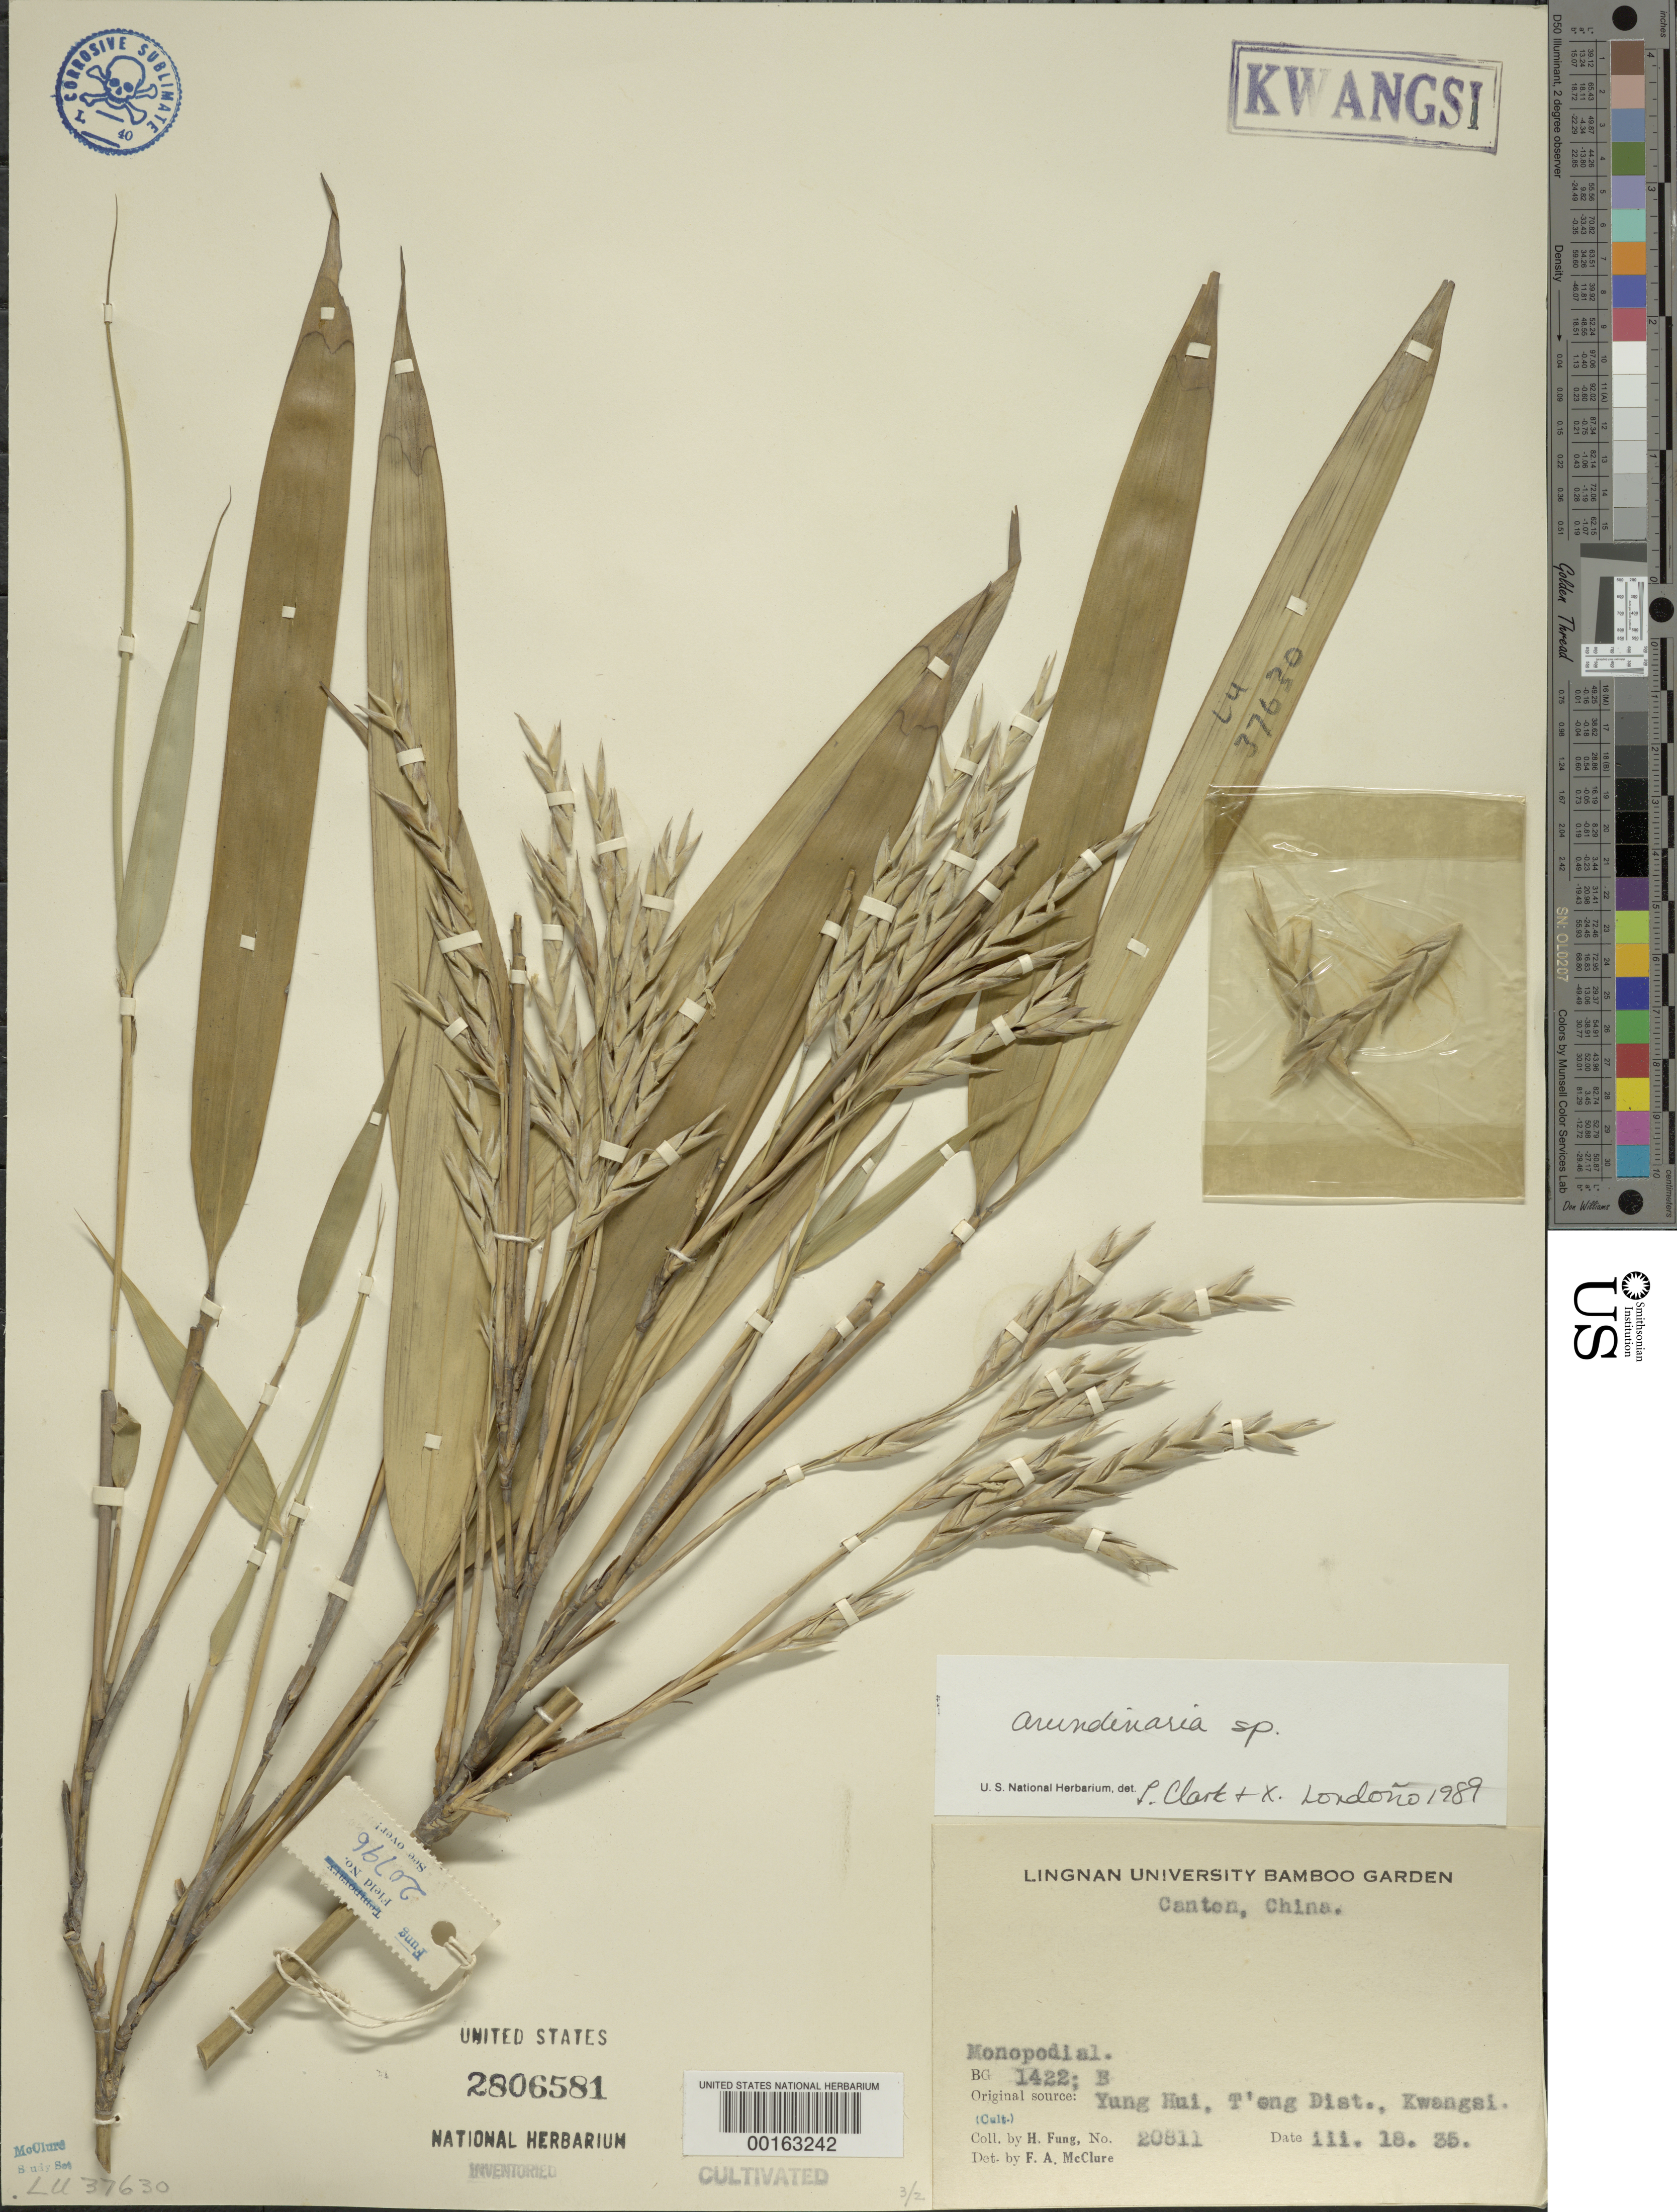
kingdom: Plantae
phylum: Tracheophyta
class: Liliopsida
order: Poales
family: Poaceae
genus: Arundinaria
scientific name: Arundinaria sp.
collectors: H. L. Fung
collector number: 20811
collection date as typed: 18 Mar 1935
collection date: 1935-03-18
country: China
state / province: Guangdong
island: Honam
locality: Lingnan univ. bg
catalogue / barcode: US 2806581